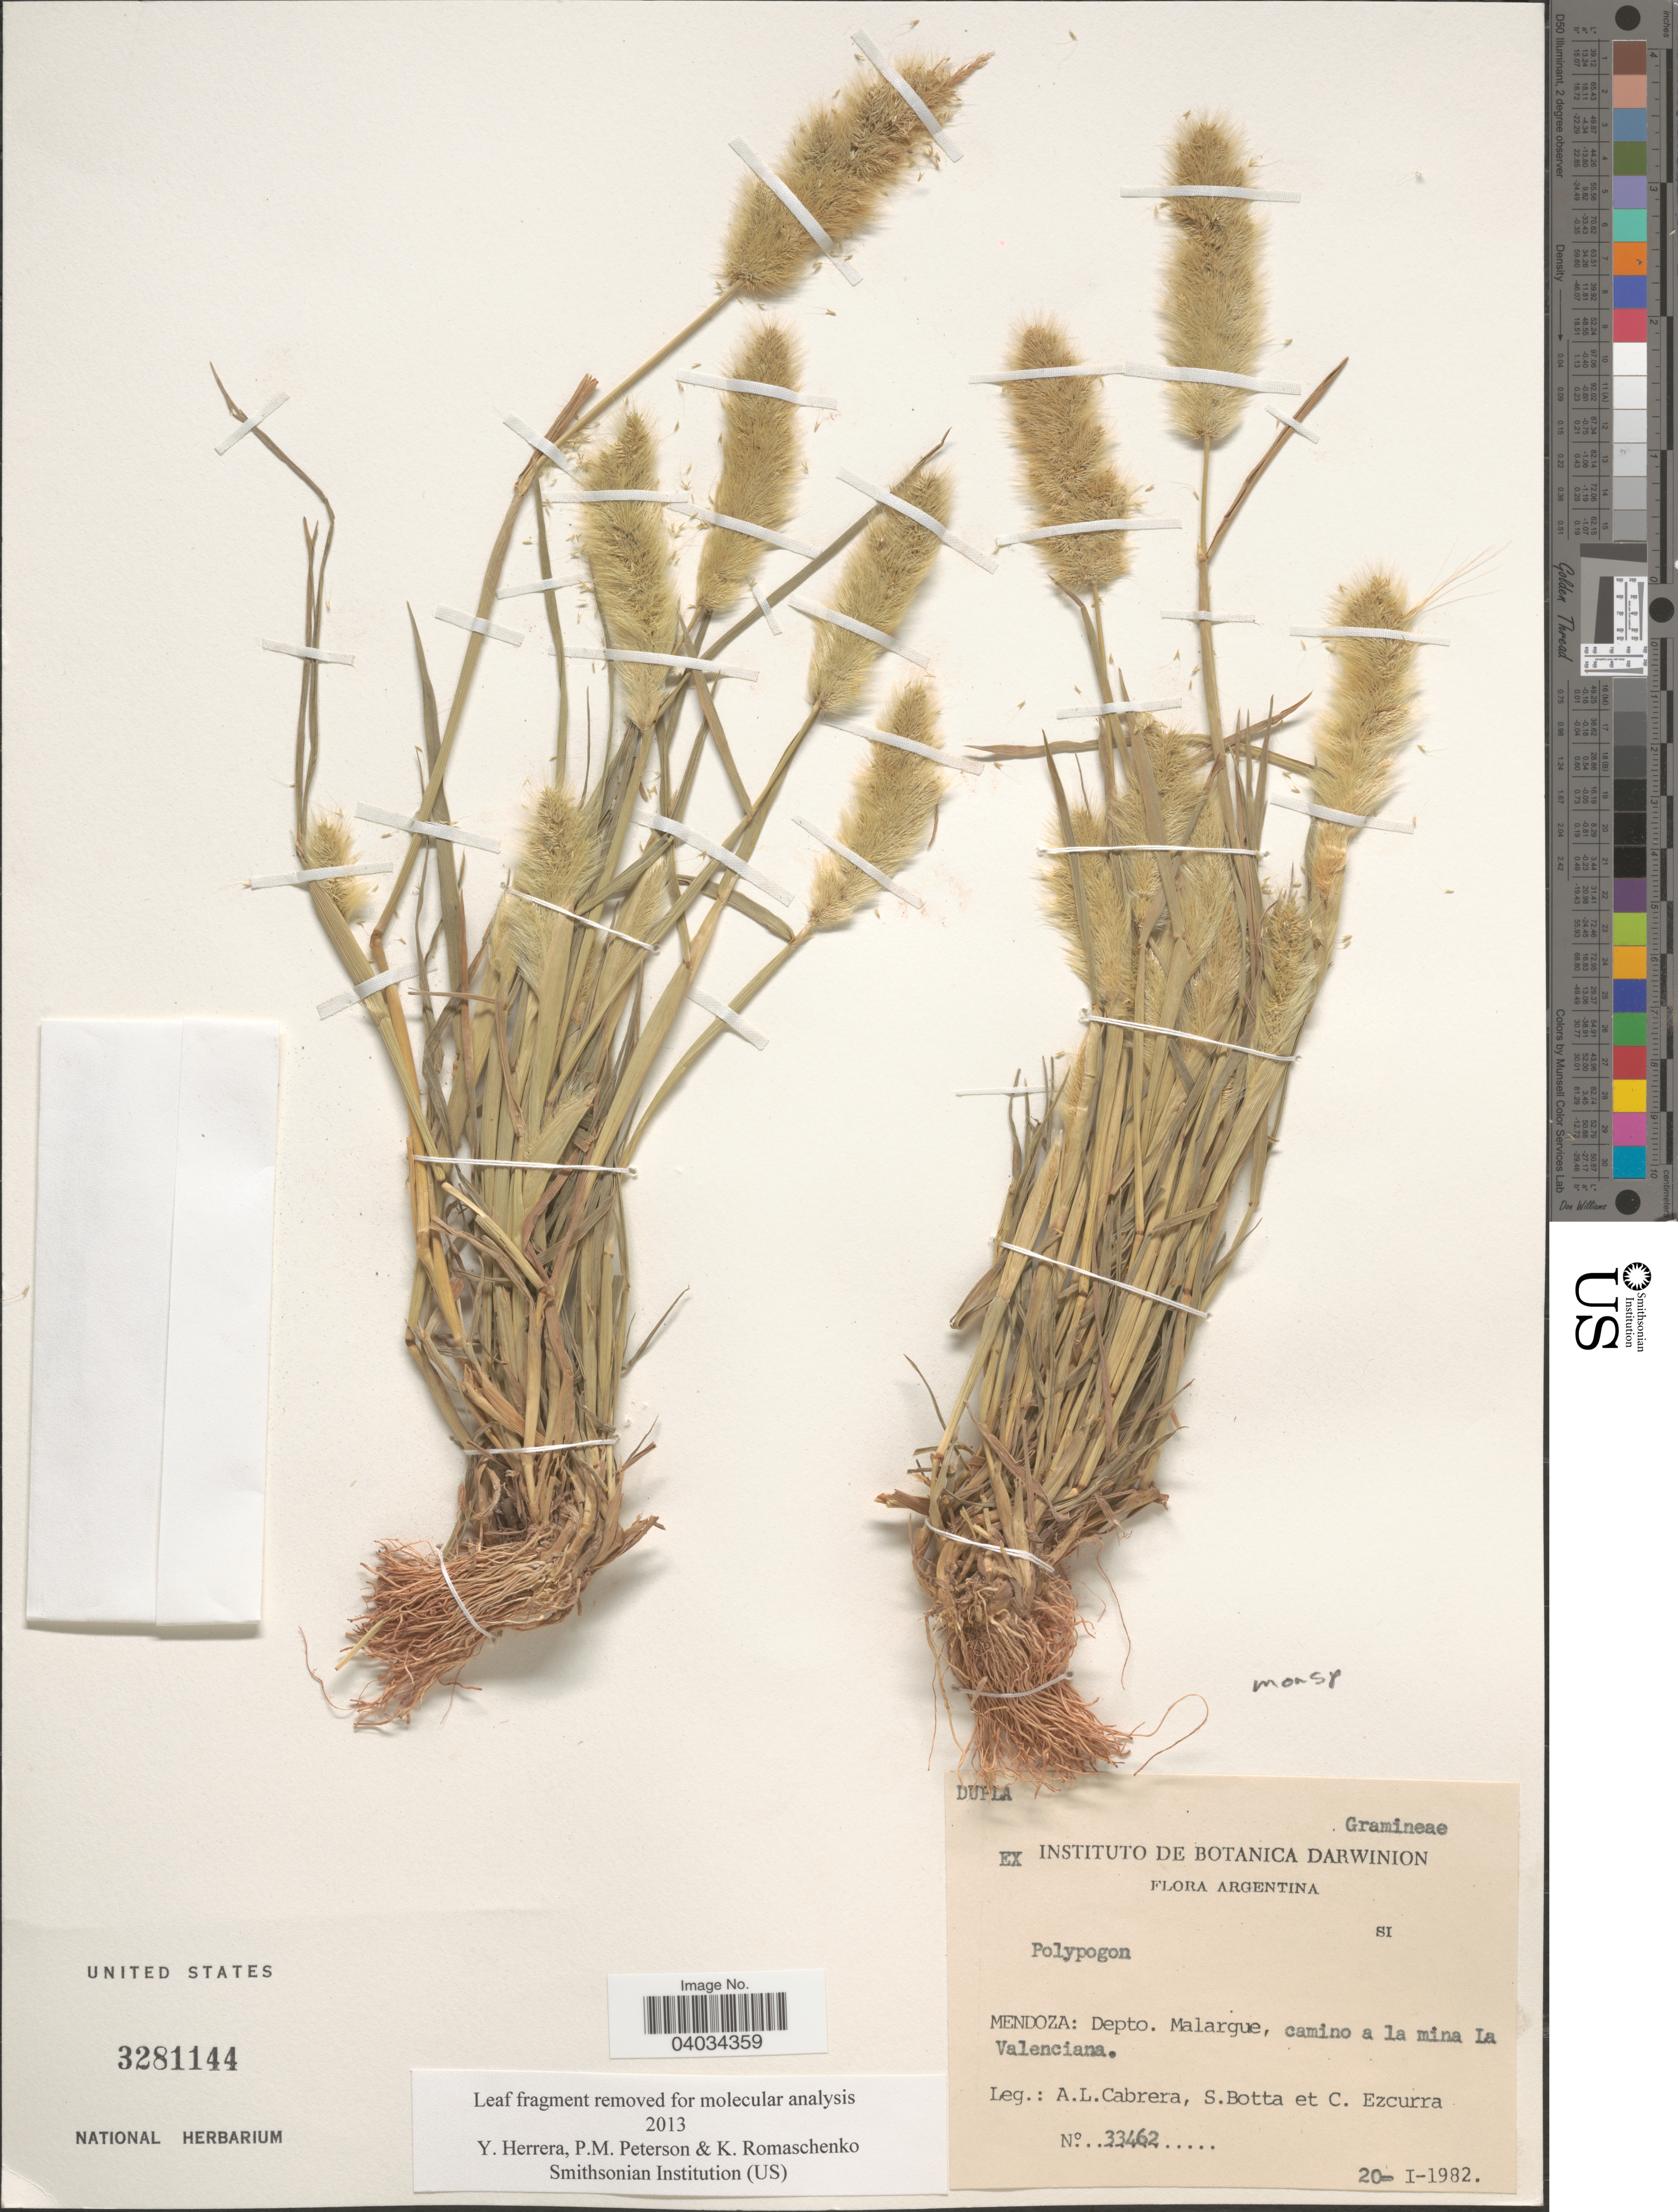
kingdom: Plantae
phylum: Tracheophyta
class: Liliopsida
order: Poales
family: Poaceae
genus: Polypogon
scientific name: Polypogon monspeliensis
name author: (L.) Desf.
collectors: A. L. Cabrera, S. Botta & C. Ezcurra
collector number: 33462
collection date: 1982-01-20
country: Argentina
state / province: Mendoza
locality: Depto. malarque, camino a la mina La Valenciana.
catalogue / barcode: US 3281144